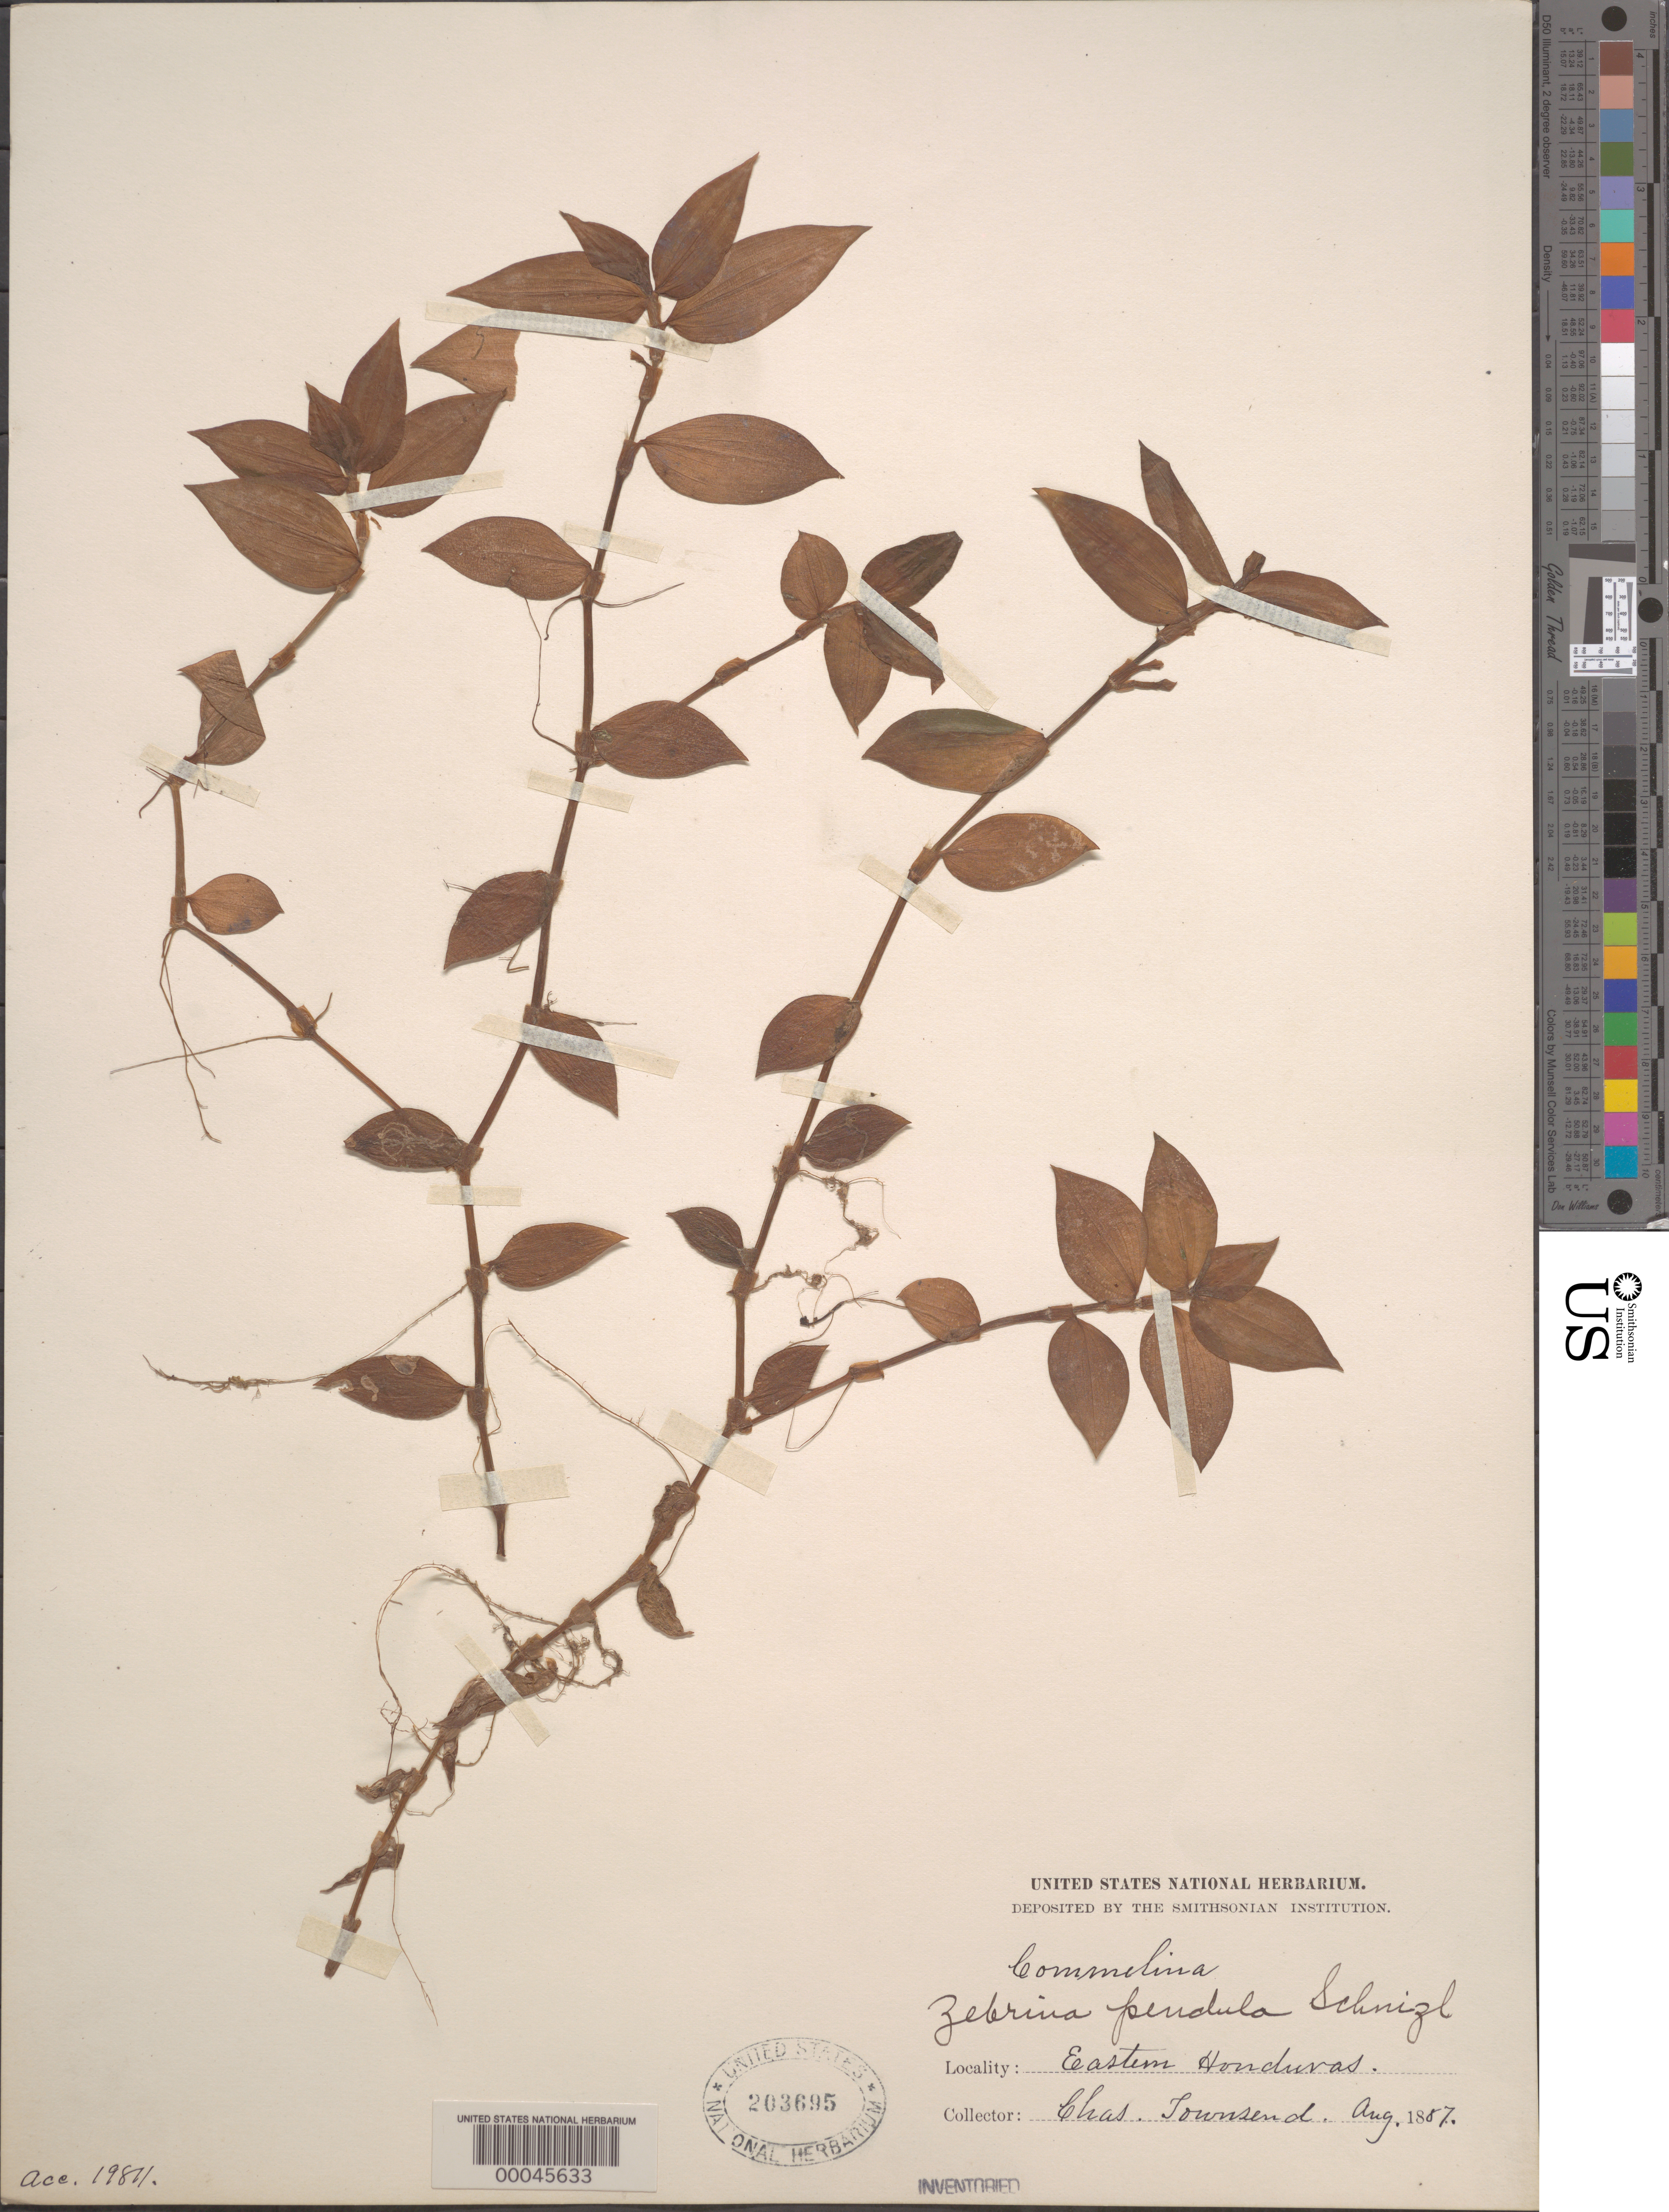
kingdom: Plantae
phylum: Tracheophyta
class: Liliopsida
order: Commelinales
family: Commelinaceae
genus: Tradescantia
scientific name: Tradescantia zebrina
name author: Bosse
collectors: C. Townsend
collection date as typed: Aug 1887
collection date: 1887-08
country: Honduras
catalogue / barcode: US 203695